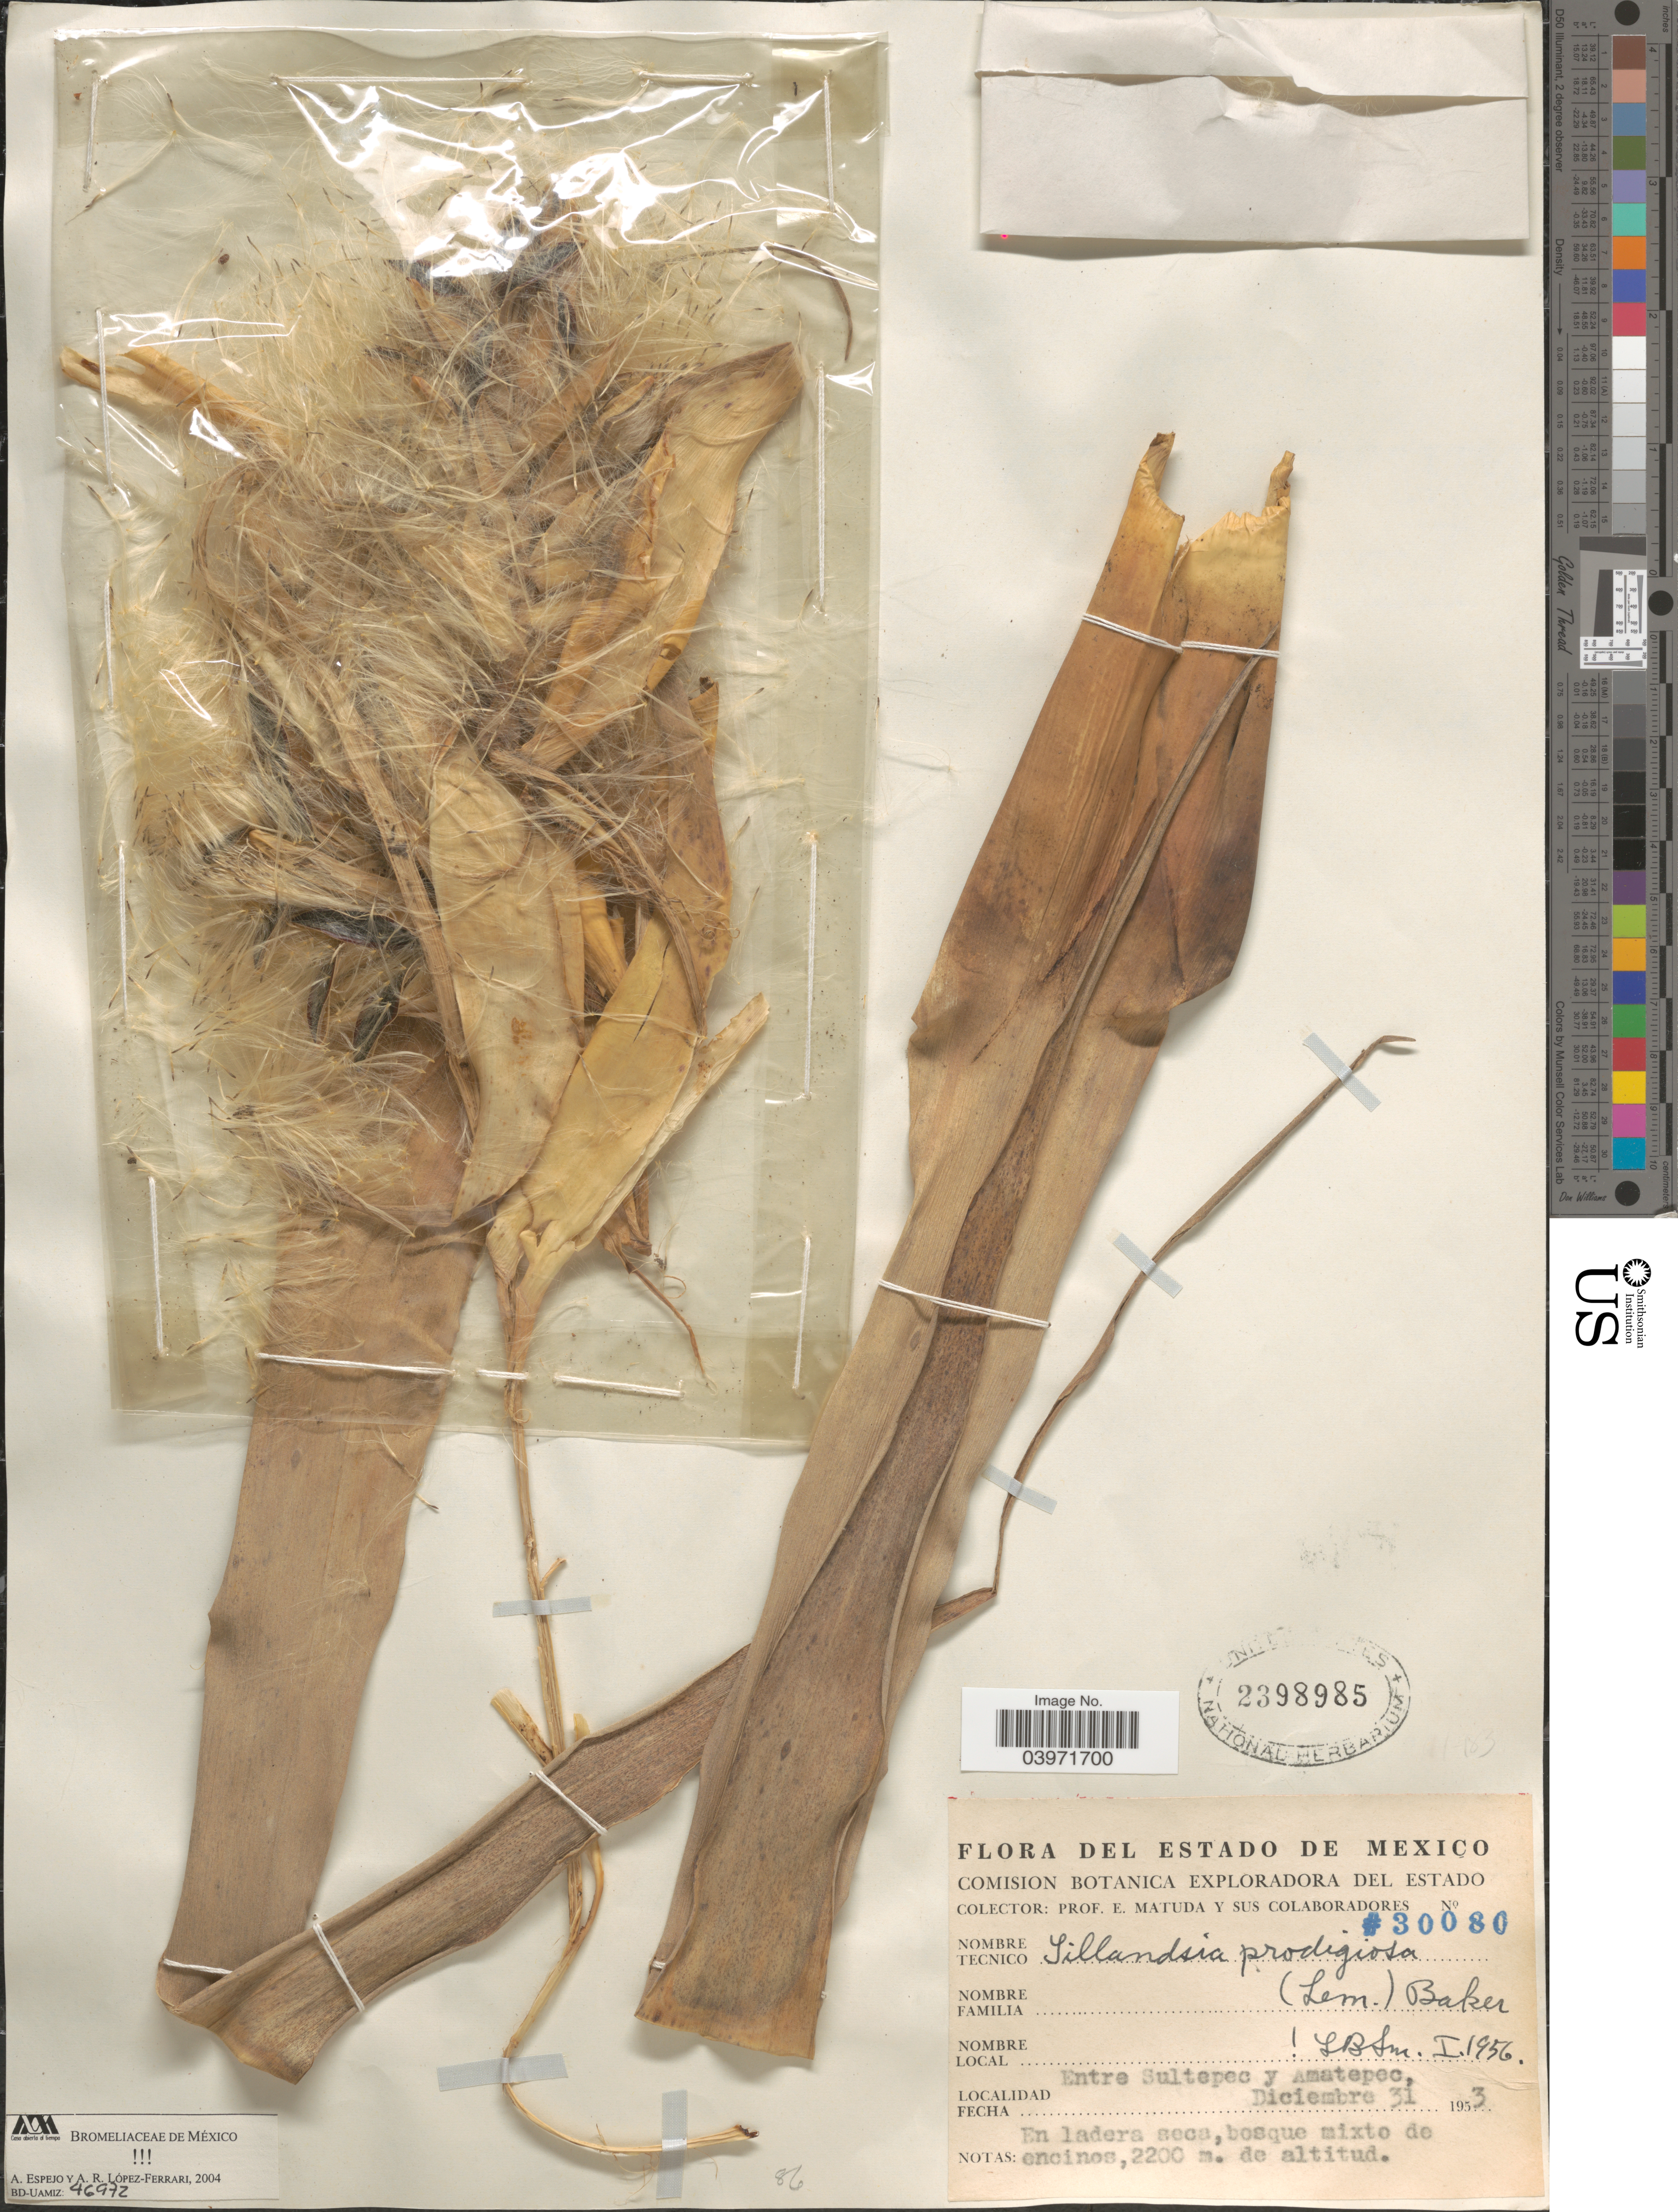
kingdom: Plantae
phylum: Tracheophyta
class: Liliopsida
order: Poales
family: Bromeliaceae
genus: Tillandsia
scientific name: Tillandsia prodigiosa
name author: (Lem.) Baker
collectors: E. Matuda & Sus Colaboradores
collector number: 30080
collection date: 1953-12-31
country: Mexico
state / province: México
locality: Entre Sultepec y Amatepec.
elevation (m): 2200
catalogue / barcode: US 2398985